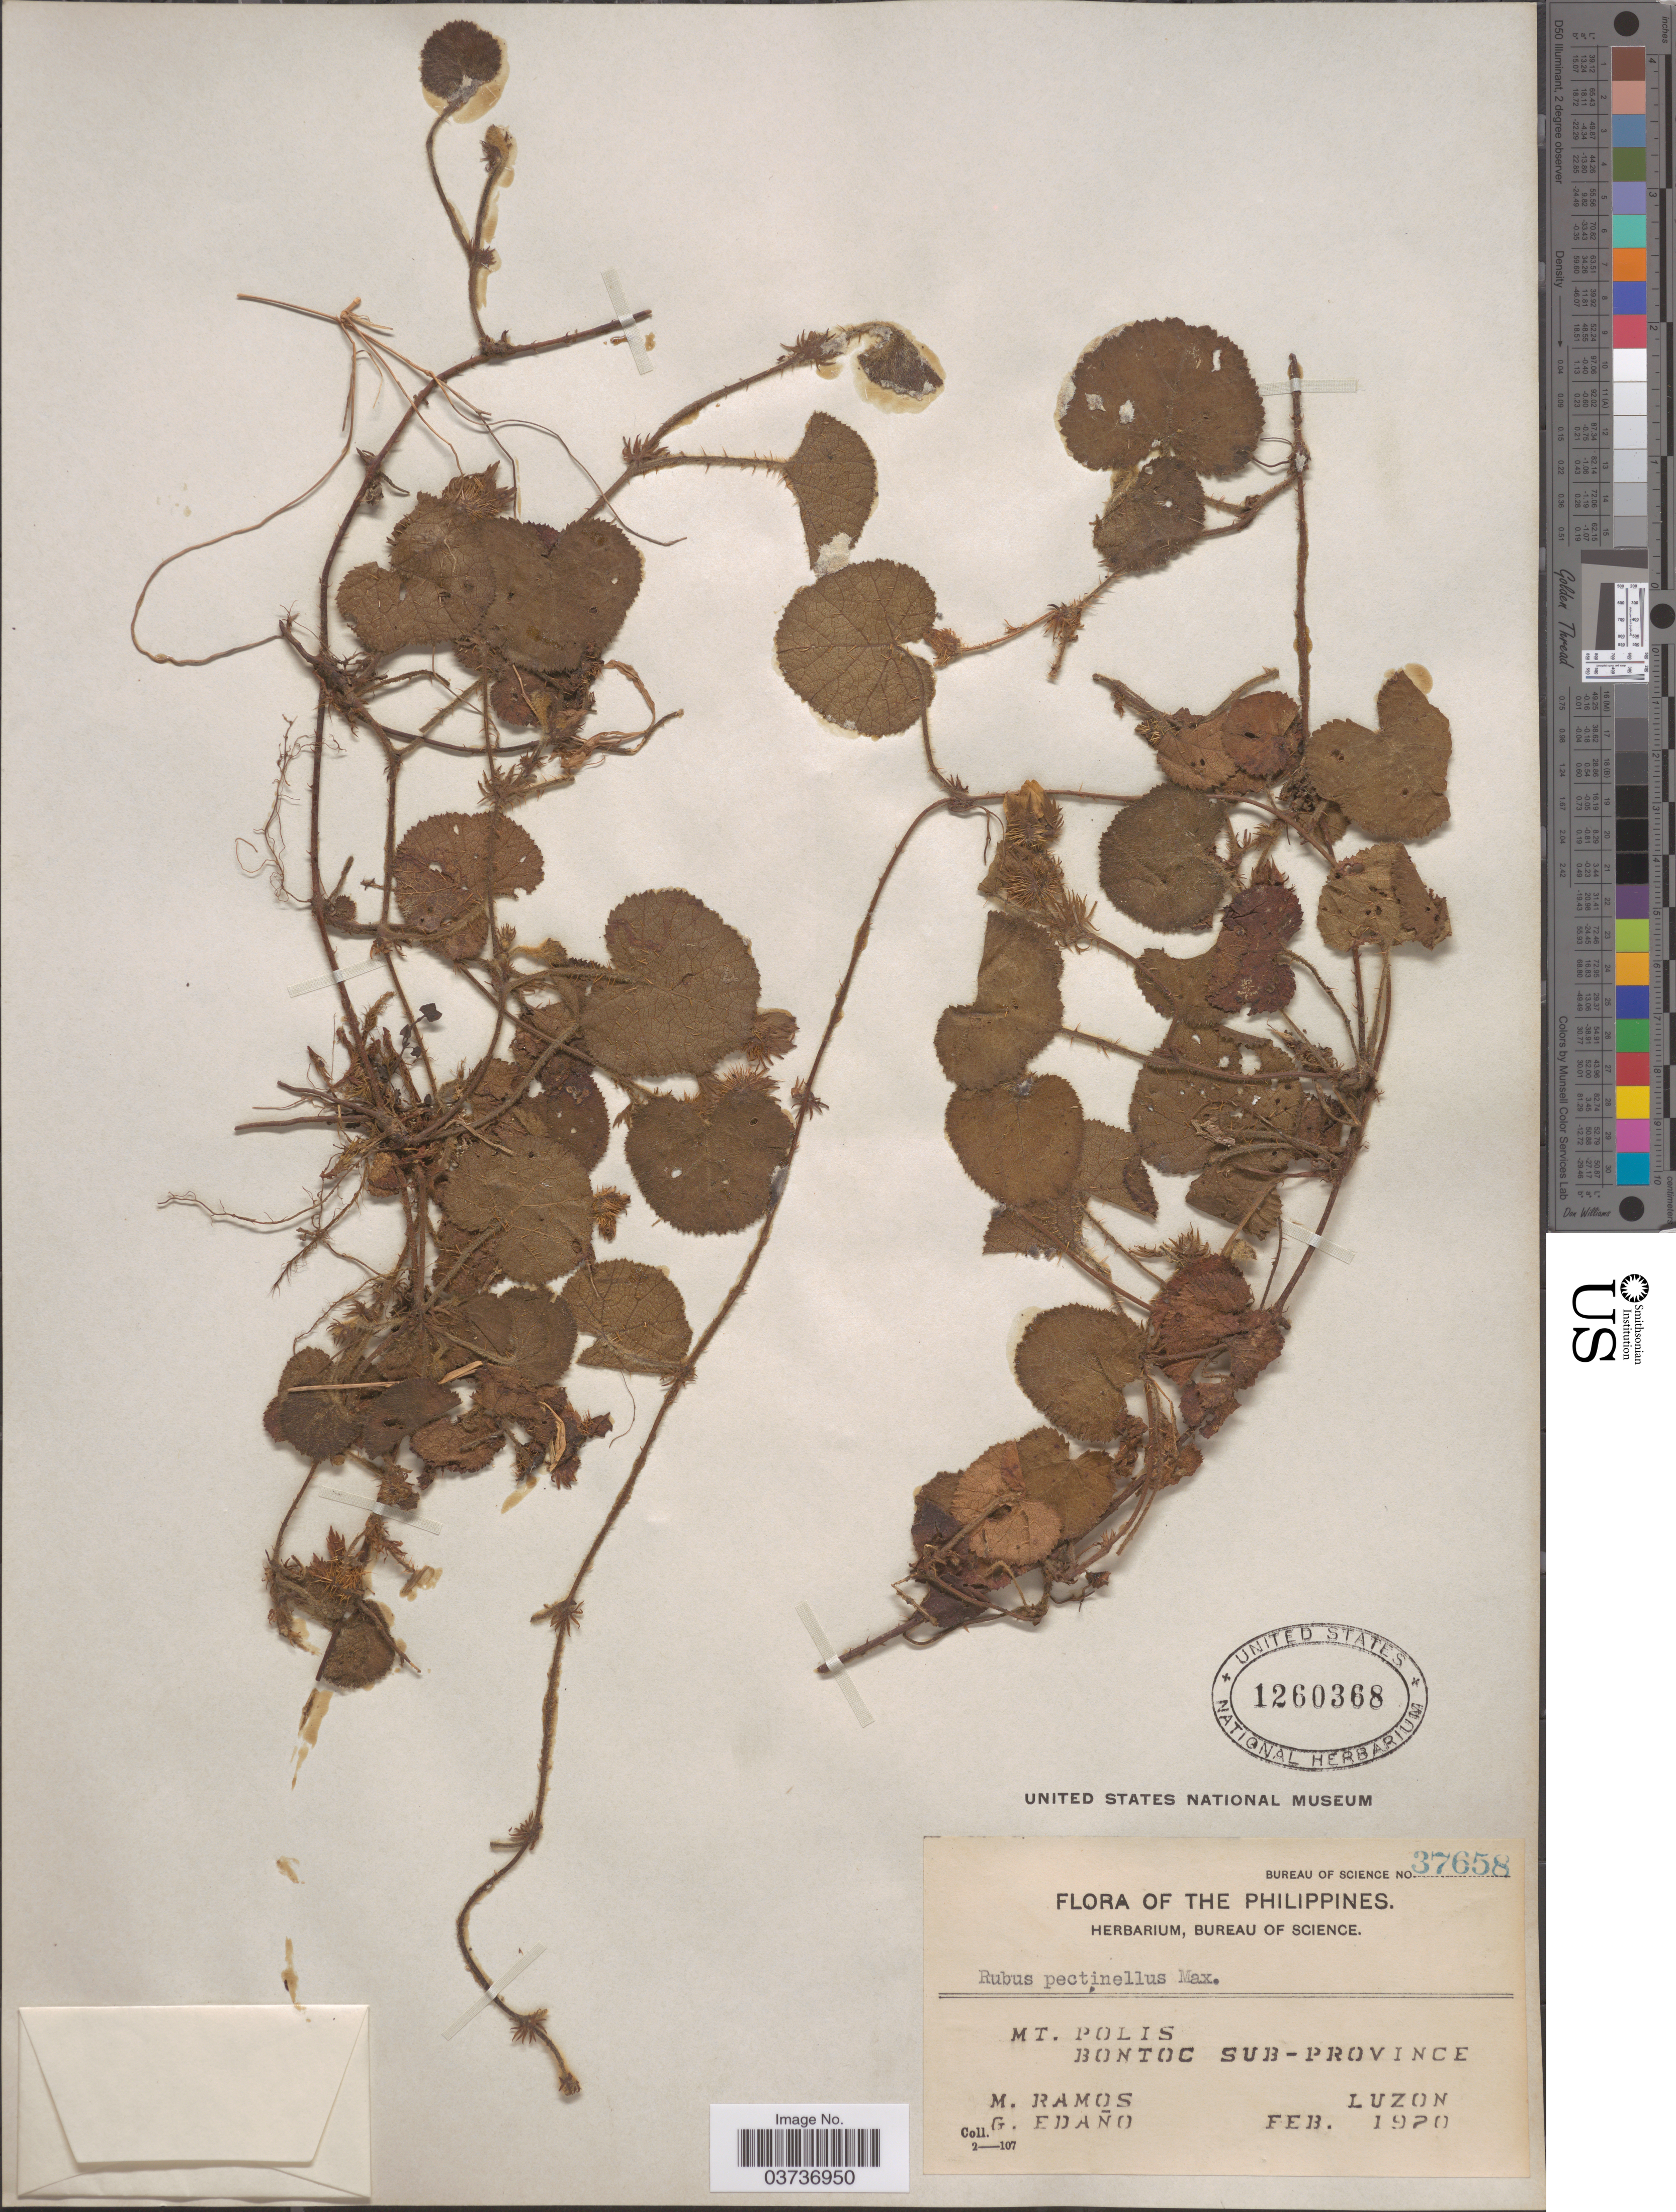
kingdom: Plantae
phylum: Tracheophyta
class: Magnoliopsida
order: Rosales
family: Rosaceae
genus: Rubus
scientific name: Rubus pectinellus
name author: Maxim.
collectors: M. Ramos & G. Edaño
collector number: Bureau of Science 37658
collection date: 1920-02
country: Philippines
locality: Mt. Polis. Bontoc Sub-Province. Luzon.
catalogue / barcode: US 1260368